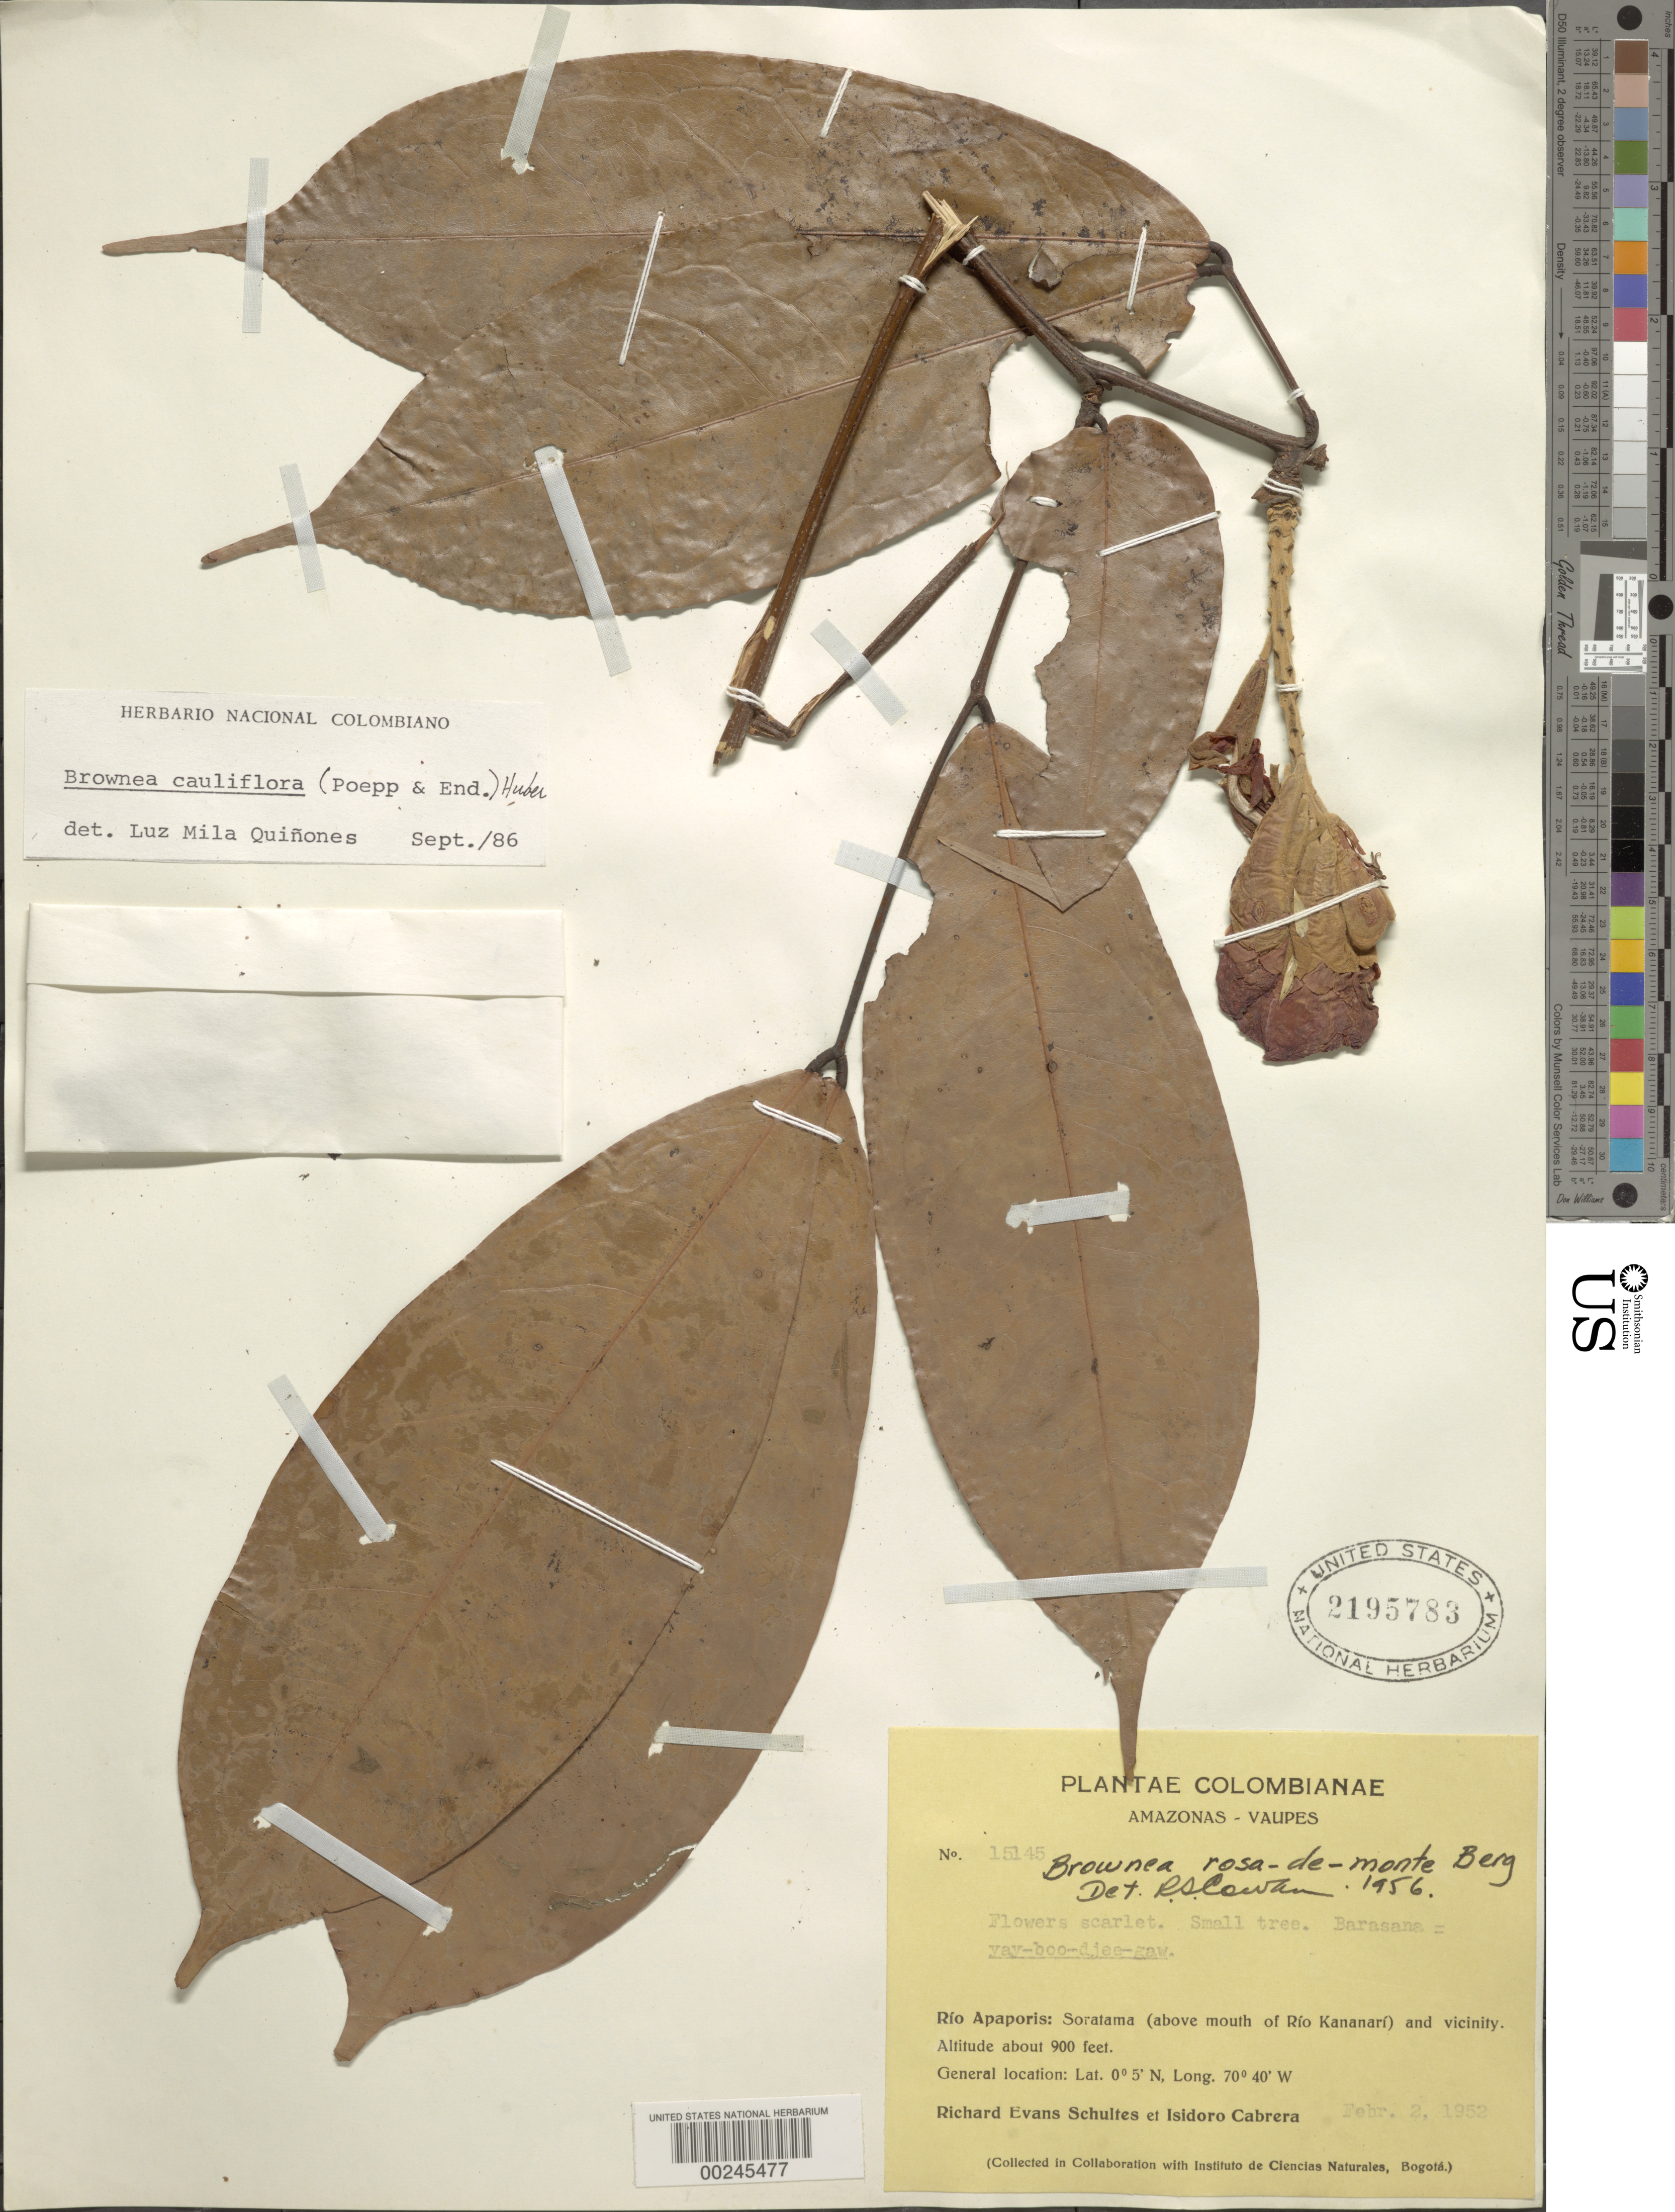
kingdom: Plantae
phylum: Tracheophyta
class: Magnoliopsida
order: Fabales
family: Fabaceae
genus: Brownea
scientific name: Brownea cauliflora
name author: Poepp.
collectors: R. E. Schultes & I. Cabrera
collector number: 15145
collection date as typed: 02 Feb 1952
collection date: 1952-02-02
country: Colombia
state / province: Amazônas / Vaupés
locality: Rio Apaporis: Soratama (above the mouth of Rio Kananari) and vicinity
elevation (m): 274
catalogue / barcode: US 2195783